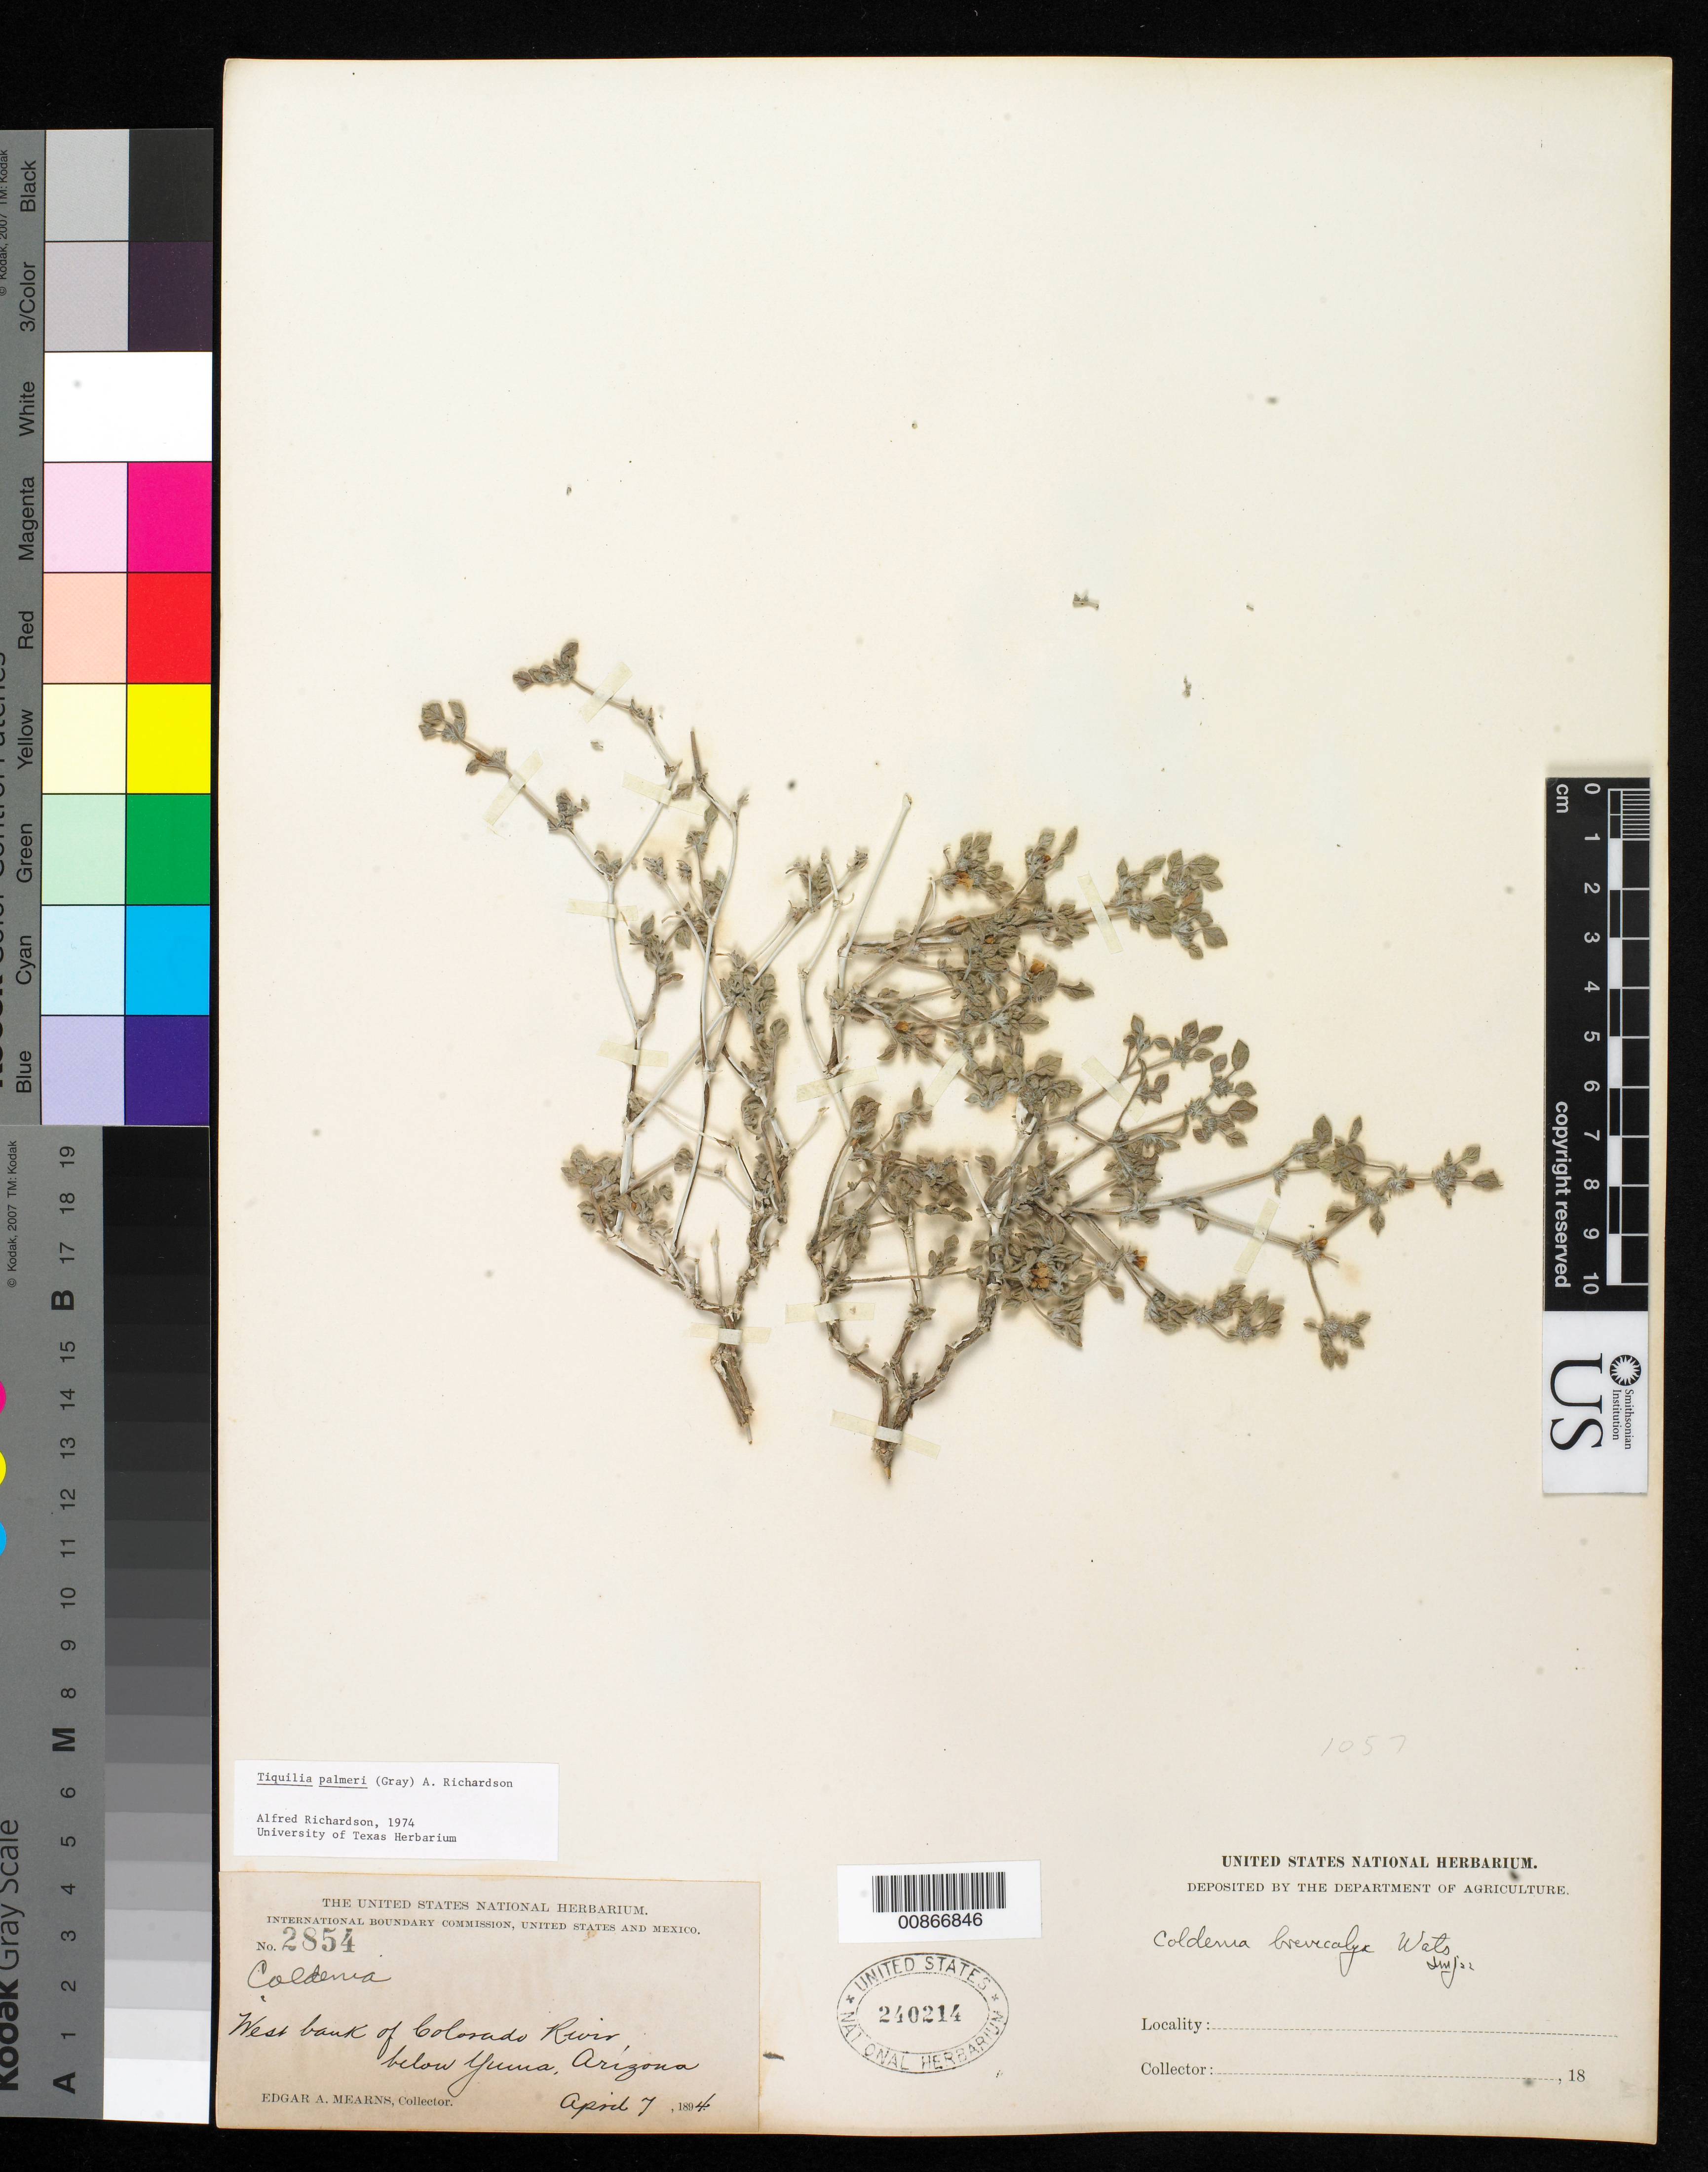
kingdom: Plantae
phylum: Tracheophyta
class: Magnoliopsida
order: Boraginales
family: Ehretiaceae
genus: Tiquilia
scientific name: Tiquilia palmeri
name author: (A. Gray) A.T. Richardson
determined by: Richardson, A.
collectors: E. A. Mearns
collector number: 2854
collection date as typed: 07 Apr 1894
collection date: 1894-04-07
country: United States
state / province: Arizona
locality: West bank of Colorado River, below Yuma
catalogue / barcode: US 240214